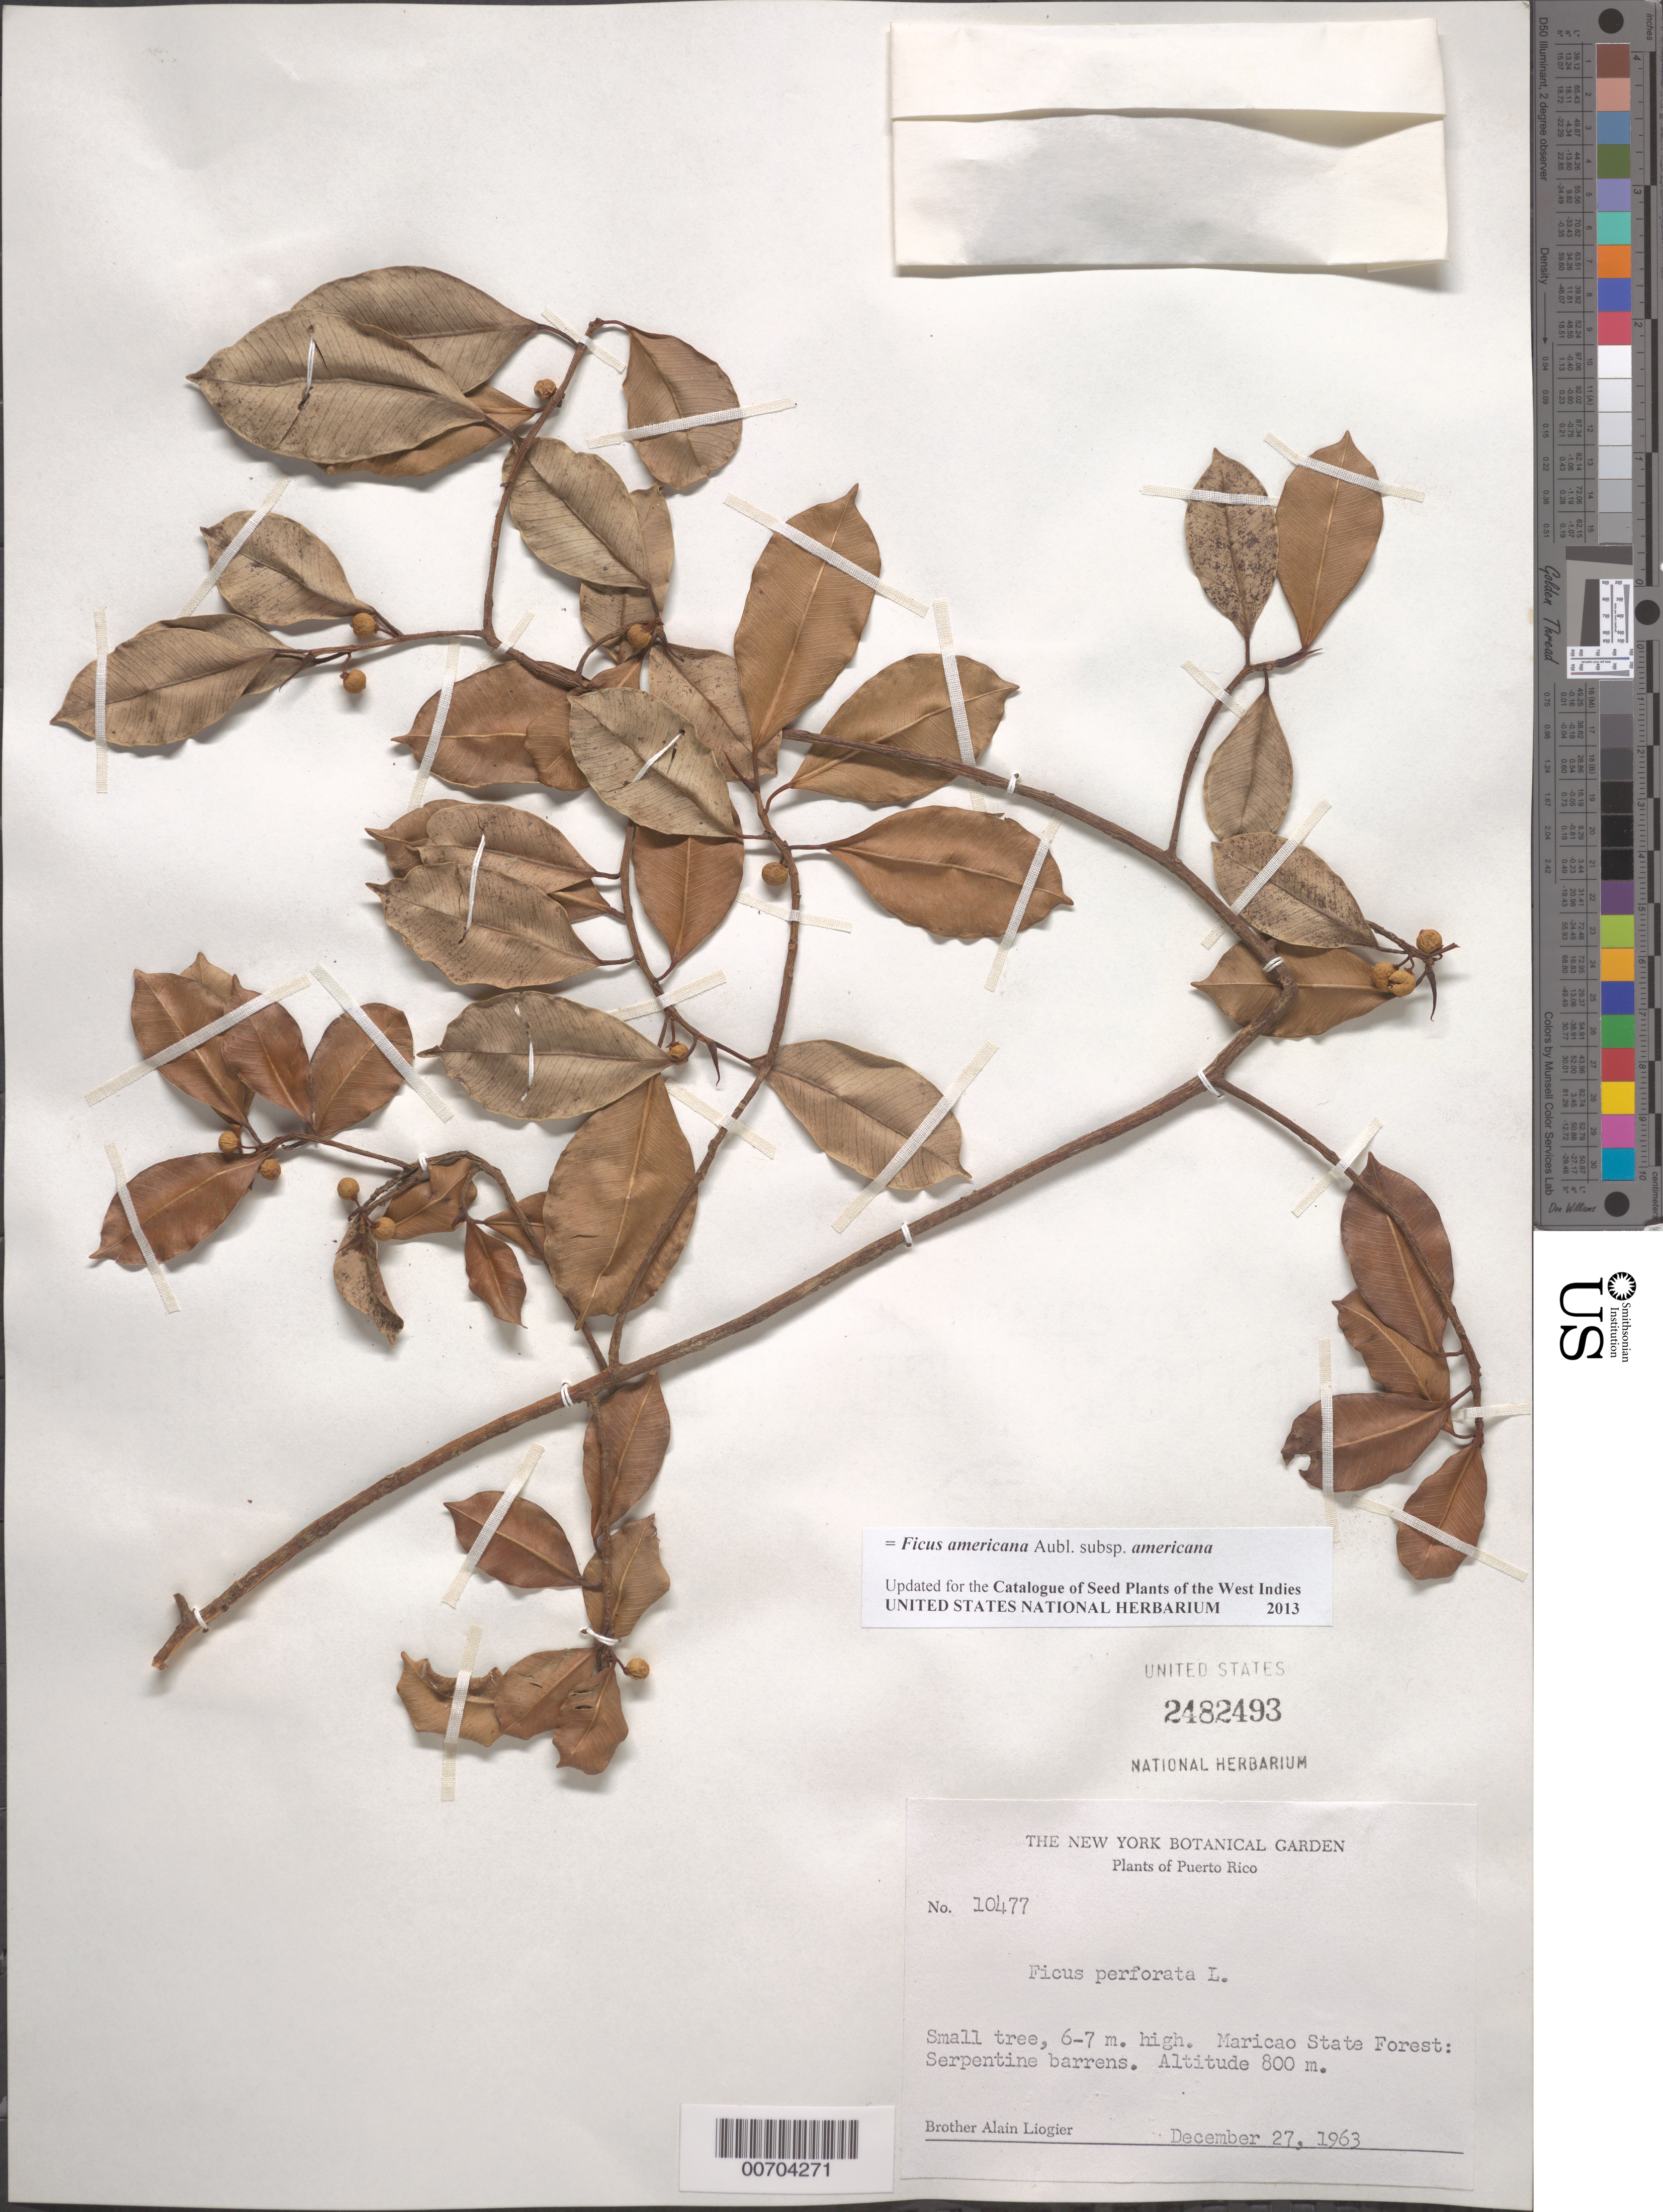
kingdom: Plantae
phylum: Tracheophyta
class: Magnoliopsida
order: Rosales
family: Moraceae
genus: Ficus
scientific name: Ficus perforata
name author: L.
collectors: A. H. Liogier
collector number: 10477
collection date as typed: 27 Dec 1963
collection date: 1963-12-27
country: Puerto Rico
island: Greater Antilles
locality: Maricao State Forest: Serperntine barrens.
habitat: Serpentine barrens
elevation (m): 800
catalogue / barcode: US 2482493